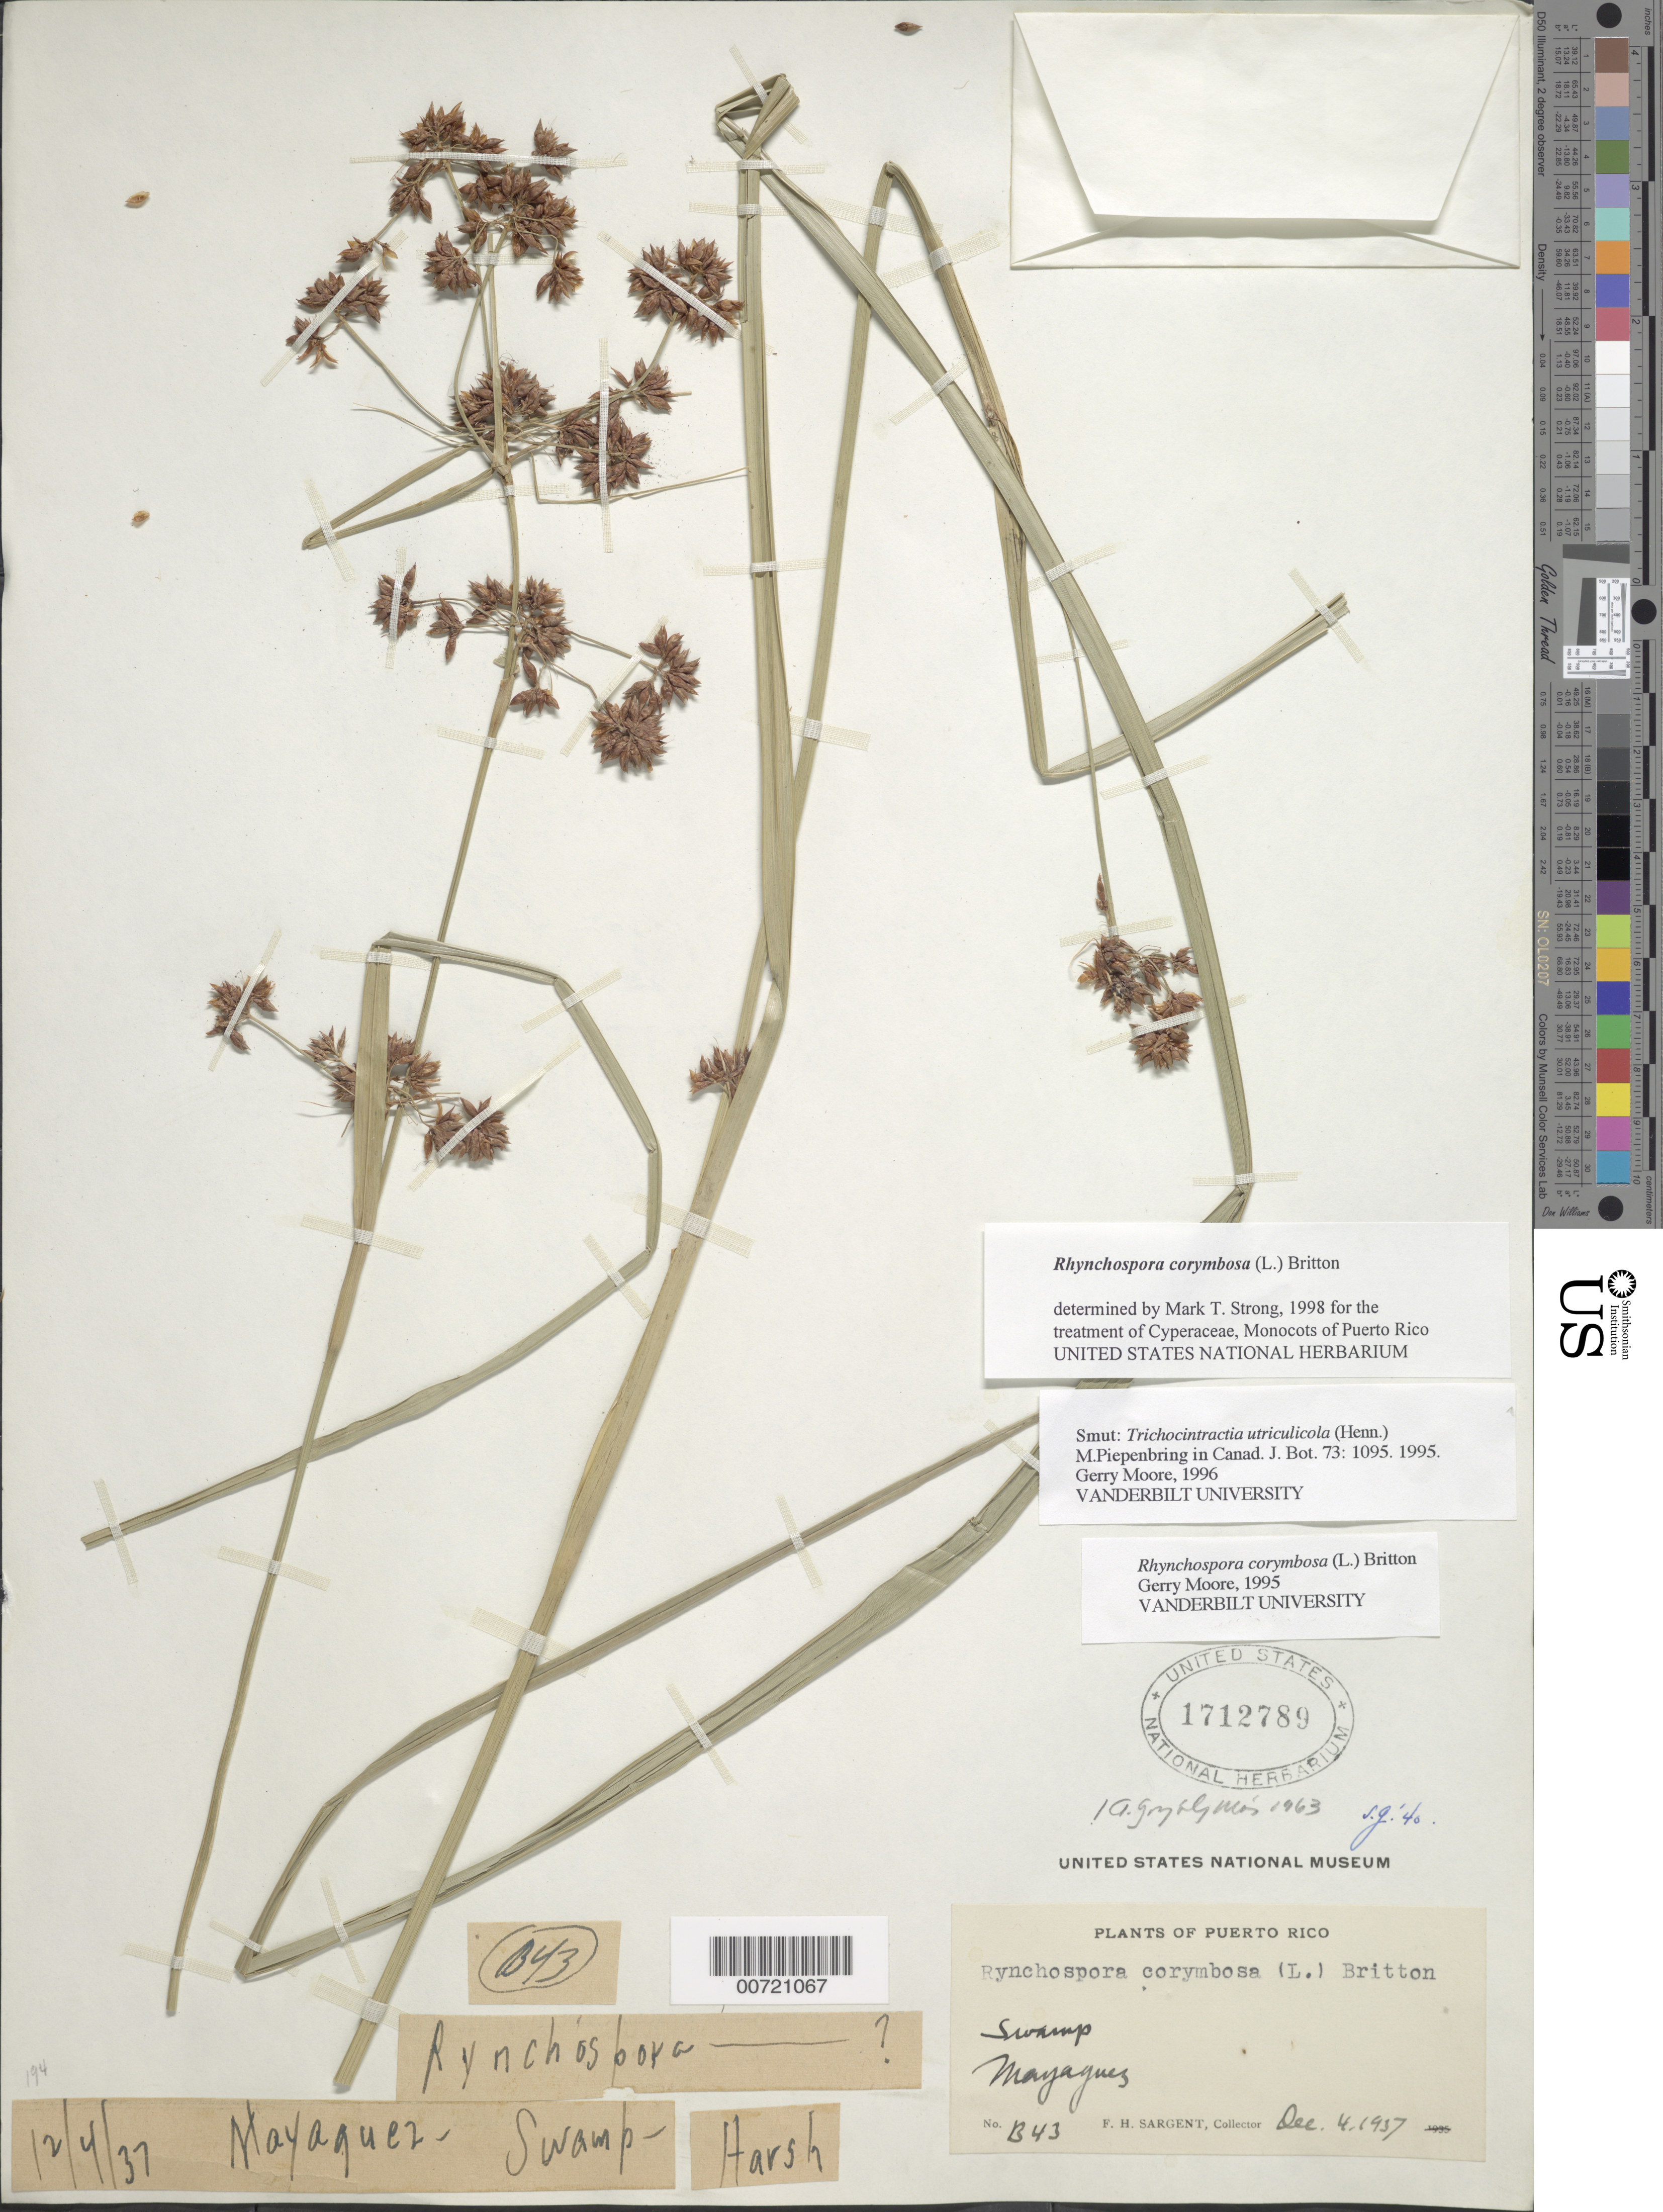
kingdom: Plantae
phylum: Tracheophyta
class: Liliopsida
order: Poales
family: Cyperaceae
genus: Rhynchospora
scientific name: Rhynchospora corymbosa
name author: (L.) Britton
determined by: Strong, M. T., (US), Smithsonian Institution - National Museum of Natural History (UNITED STATES)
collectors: F. H. Sargent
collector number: B43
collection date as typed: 04 Dec 1937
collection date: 1937-12-04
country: Puerto Rico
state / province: Mayagüez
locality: Mayagüez.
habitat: Swamp.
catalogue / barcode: US 1712789